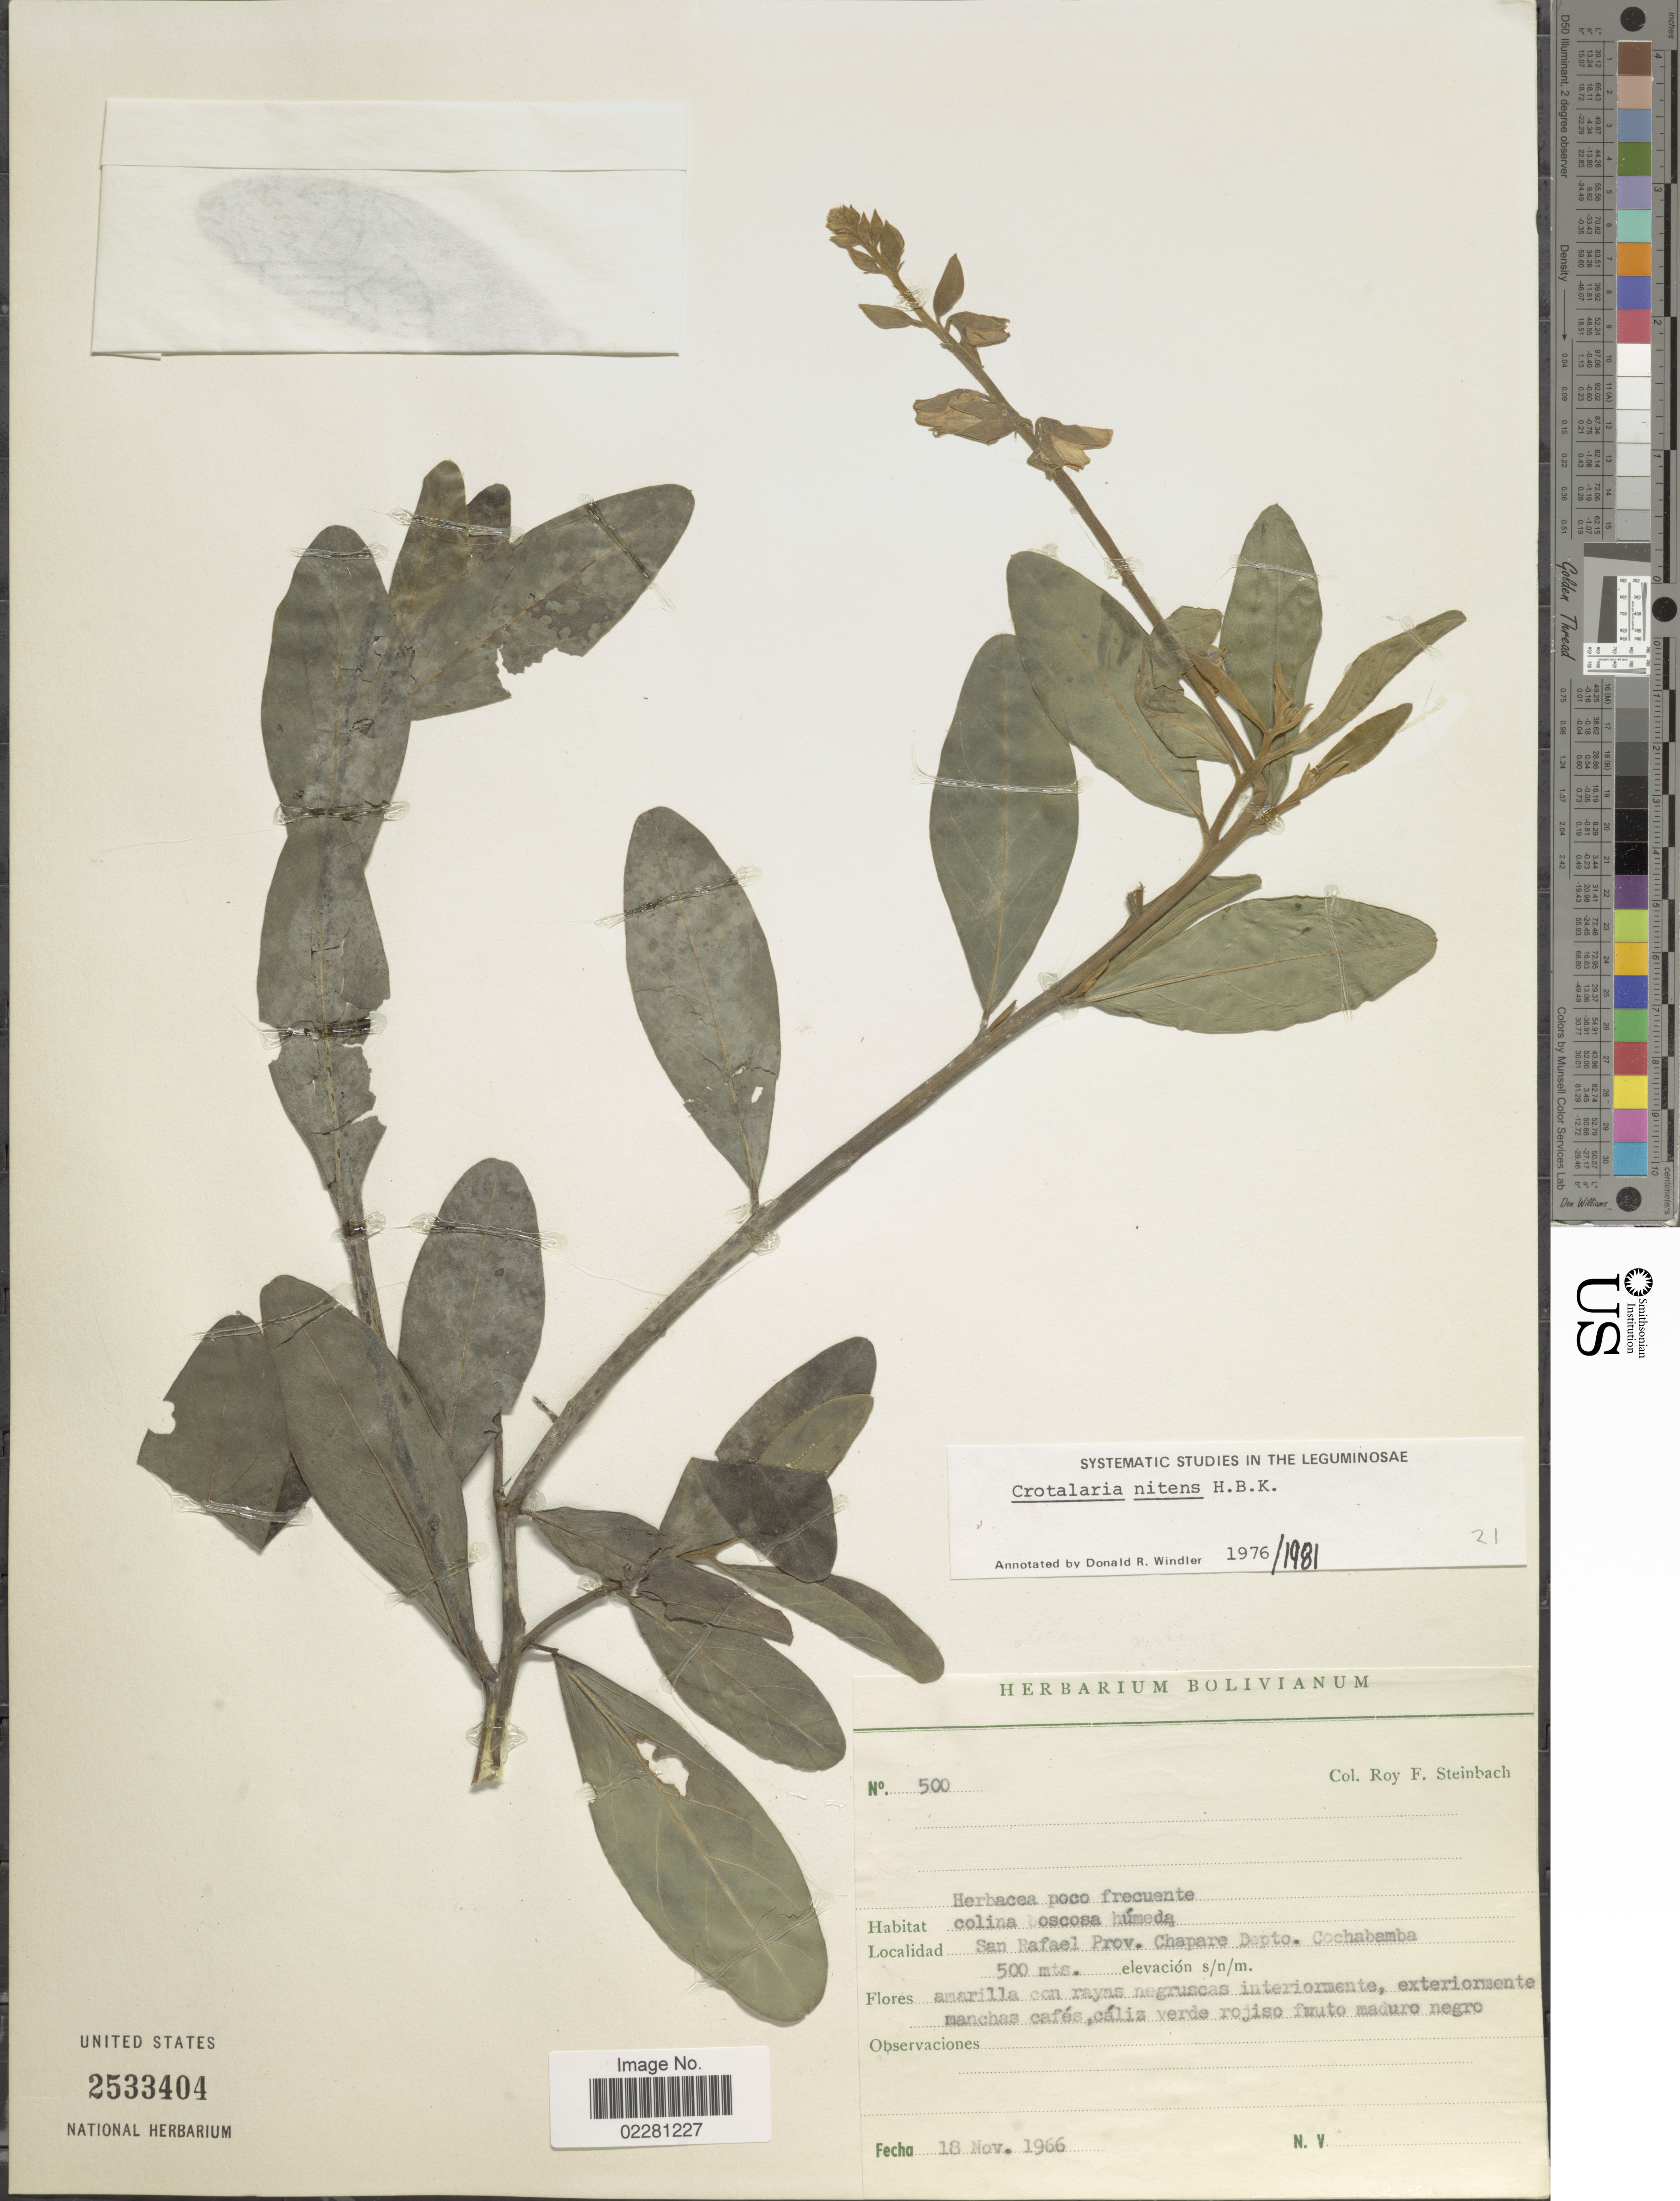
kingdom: Plantae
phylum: Tracheophyta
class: Magnoliopsida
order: Fabales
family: Fabaceae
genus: Crotalaria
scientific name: Crotalaria nitens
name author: Kunth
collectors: R. F. Steinbach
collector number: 500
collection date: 1966-11-18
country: Bolivia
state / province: Cochabamba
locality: San Rafael, Prov. Chapare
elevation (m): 500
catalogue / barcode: US 2533404